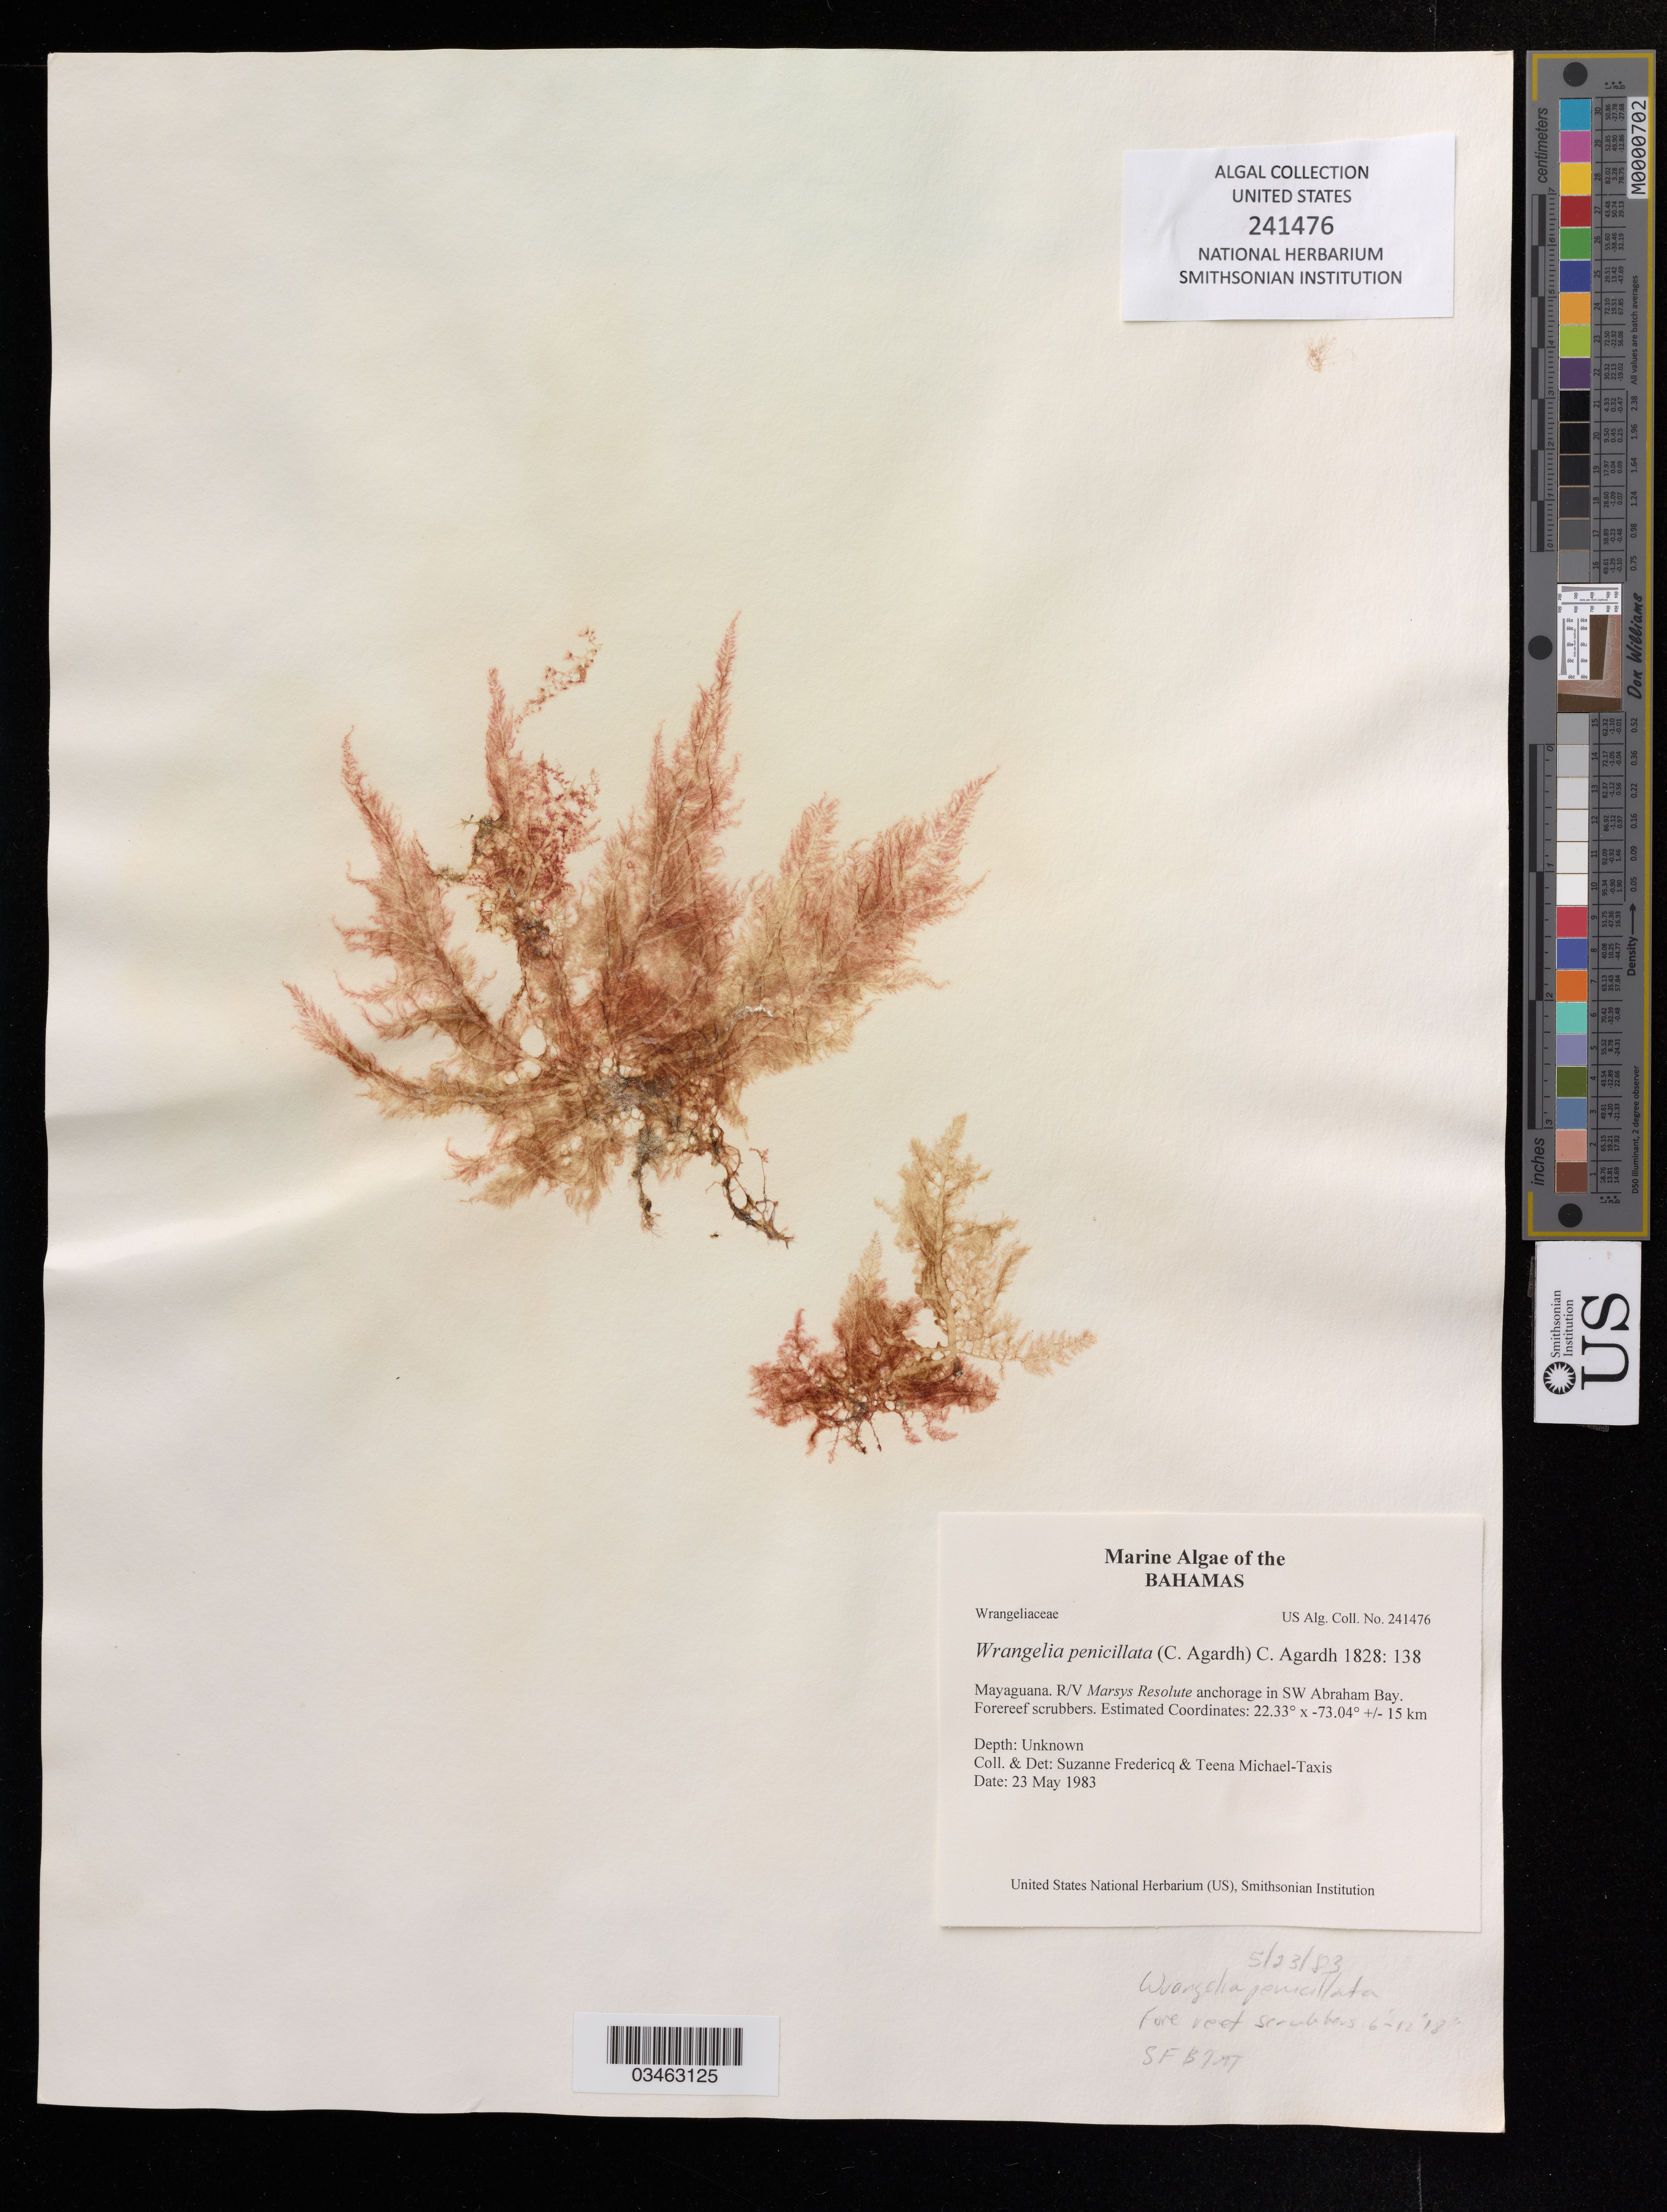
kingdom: Plantae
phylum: Rhodophyta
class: Florideophyceae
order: Ceramiales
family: Wrangeliaceae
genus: Wrangelia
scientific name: Wrangelia penicillata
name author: (C. Agardh) C. Agardh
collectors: S. Fredericq & T. Michael-Taxis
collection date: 1983-05-23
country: Bahamas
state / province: Mayaguana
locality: R/V Marsys Resolute anchorage in SW Abraham Bay.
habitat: Forereef scrubbers.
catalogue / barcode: US 241476